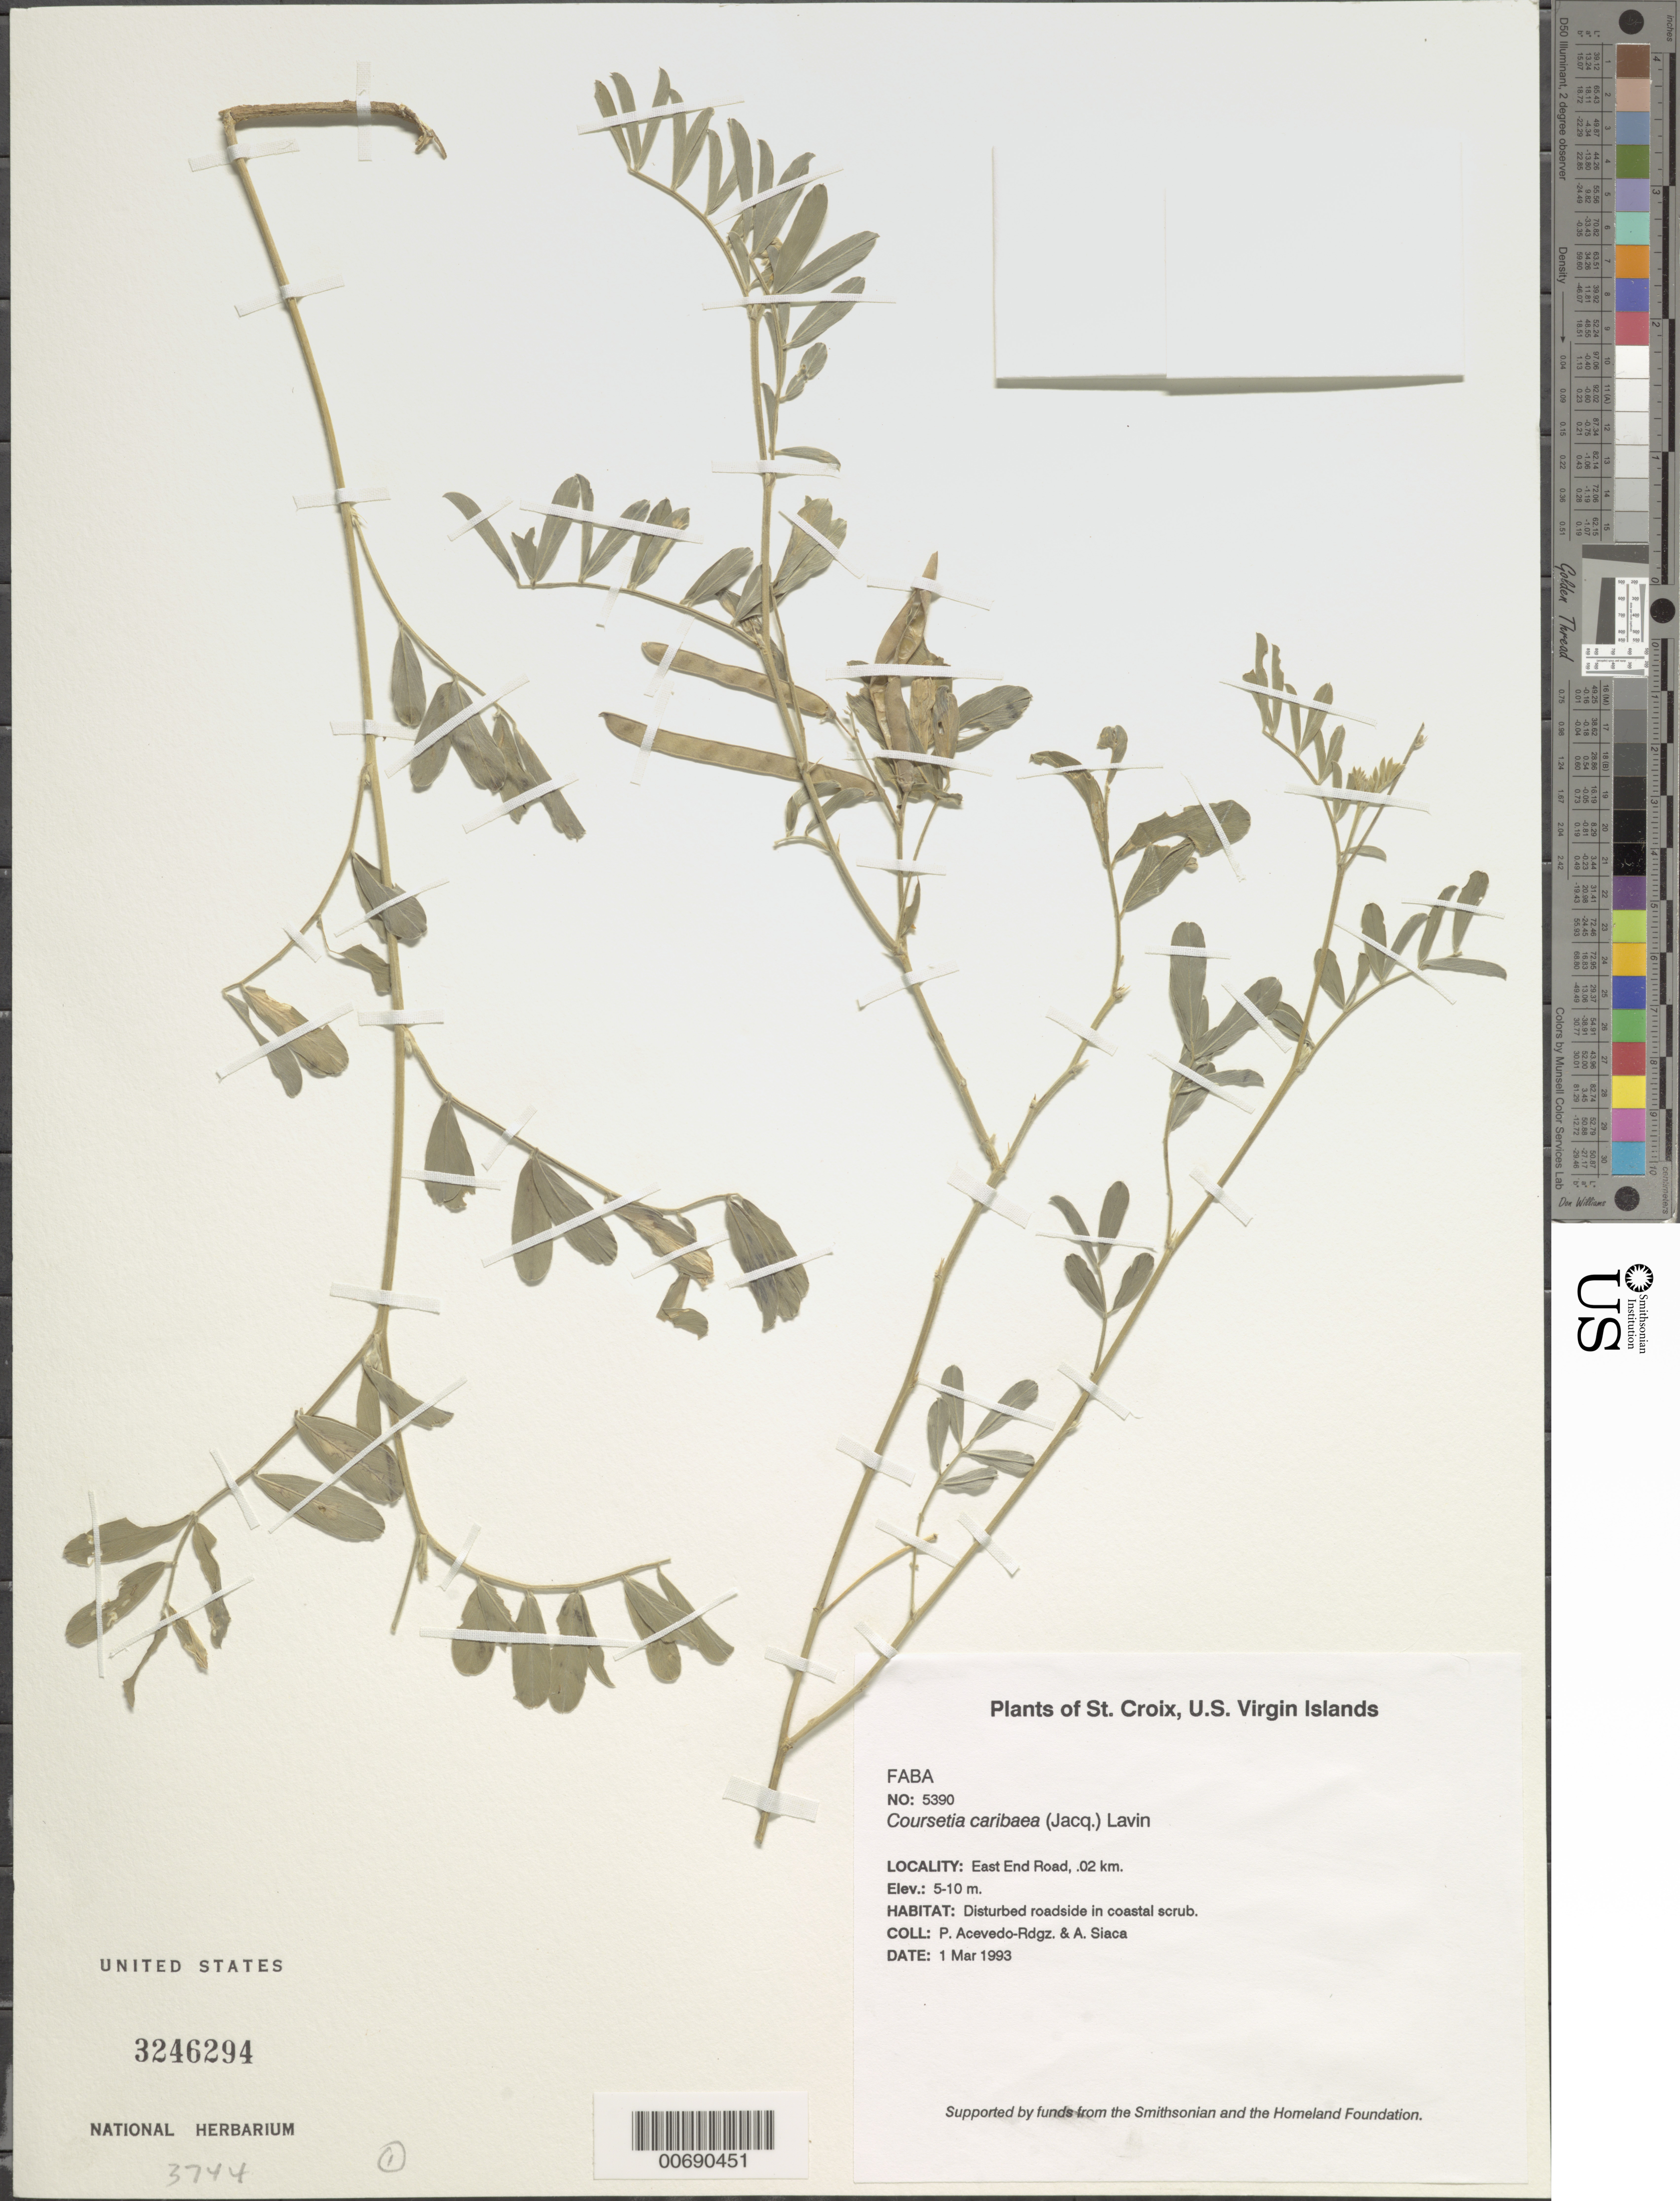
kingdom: Plantae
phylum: Tracheophyta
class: Magnoliopsida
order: Fabales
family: Fabaceae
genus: Coursetia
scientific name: Coursetia caribaea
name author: (Jacq.) Lavin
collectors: P. Acevedo-Rodr. & A. Siaca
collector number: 5390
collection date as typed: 01 Mar 1993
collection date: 1993-03-01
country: U.S. Virgin Islands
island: St. Croix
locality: East End Road, .02 km.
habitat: Disturbed roadside in coastal scrub.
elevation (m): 5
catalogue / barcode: US 3246294